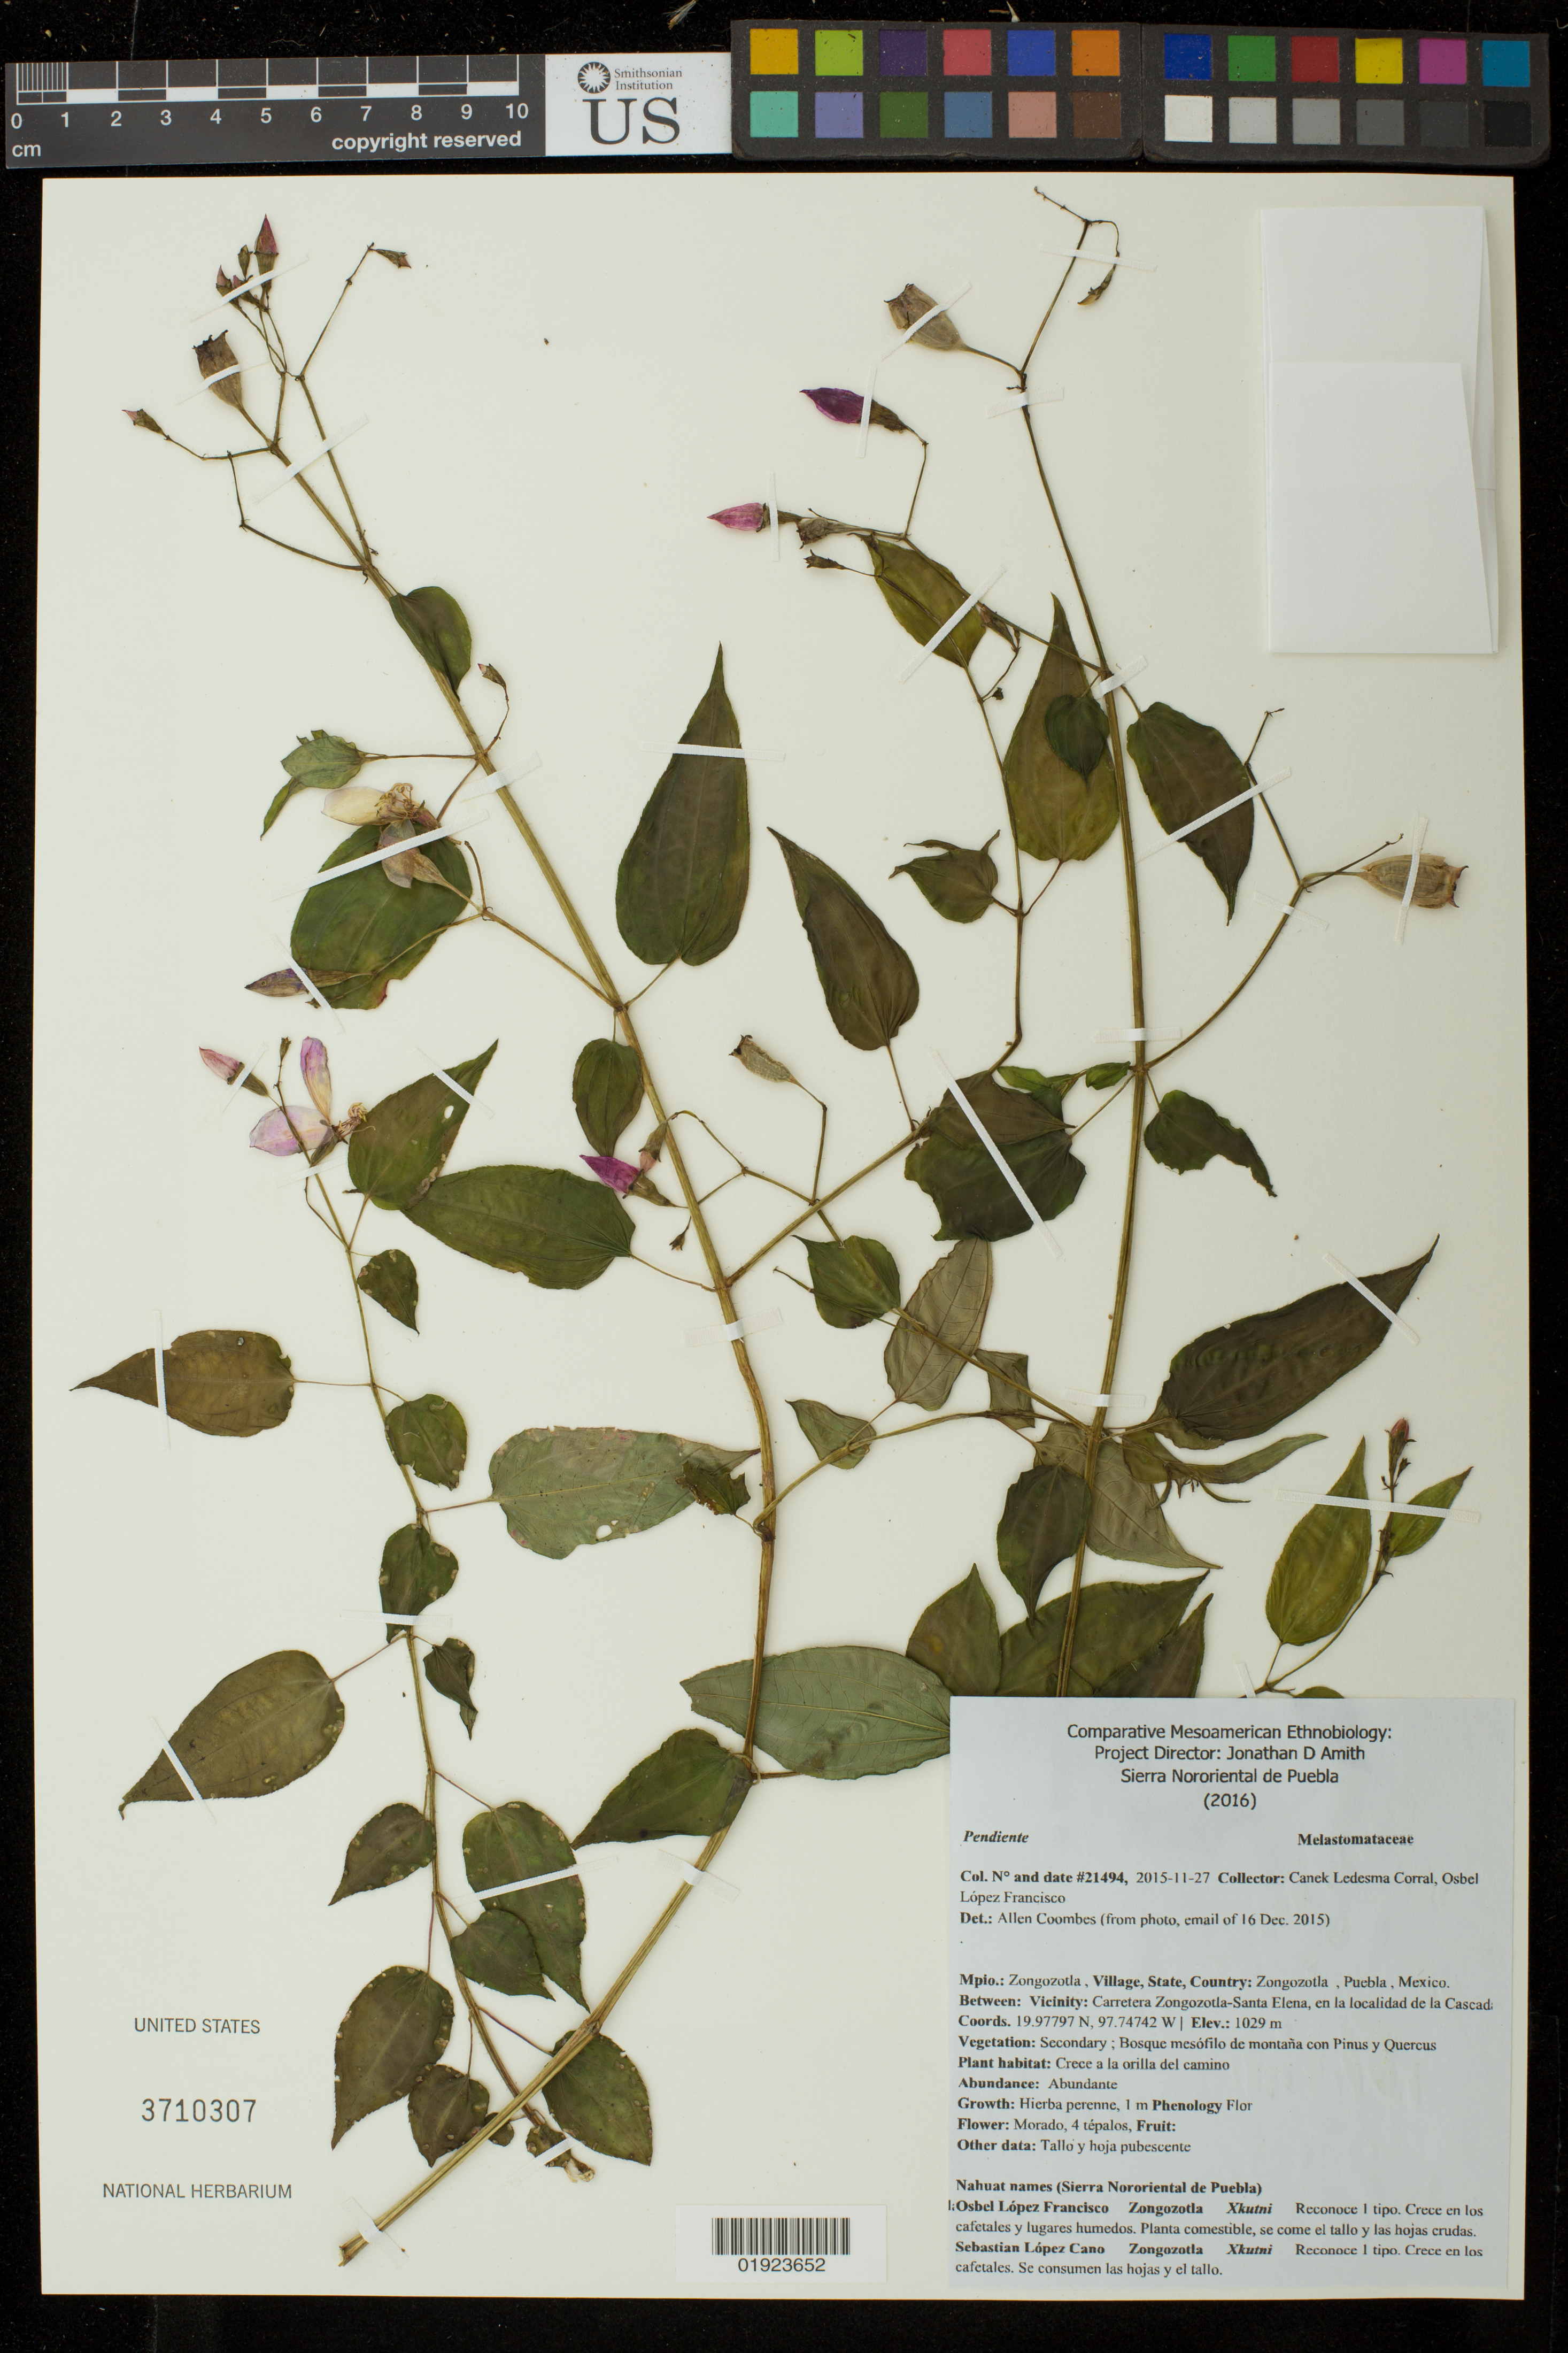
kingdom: Plantae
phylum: Tracheophyta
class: Magnoliopsida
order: Myrtales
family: Melastomataceae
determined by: Coombes, Allen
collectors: Canek Ledesma C. & O. Francisco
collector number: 21494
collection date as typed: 2015-11-27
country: Mexico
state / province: Puebla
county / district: Zongozotla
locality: Zongozotla, Puebla, Mexico; Carretera Zongozotla-Santa Elena, en la localidad de la Casca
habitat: Secondary; bosque mesofilo de montana con Pinus y Quercus, crece a la orilla del camino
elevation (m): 1029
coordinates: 19.97797N, 97.74742W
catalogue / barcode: US 3710307